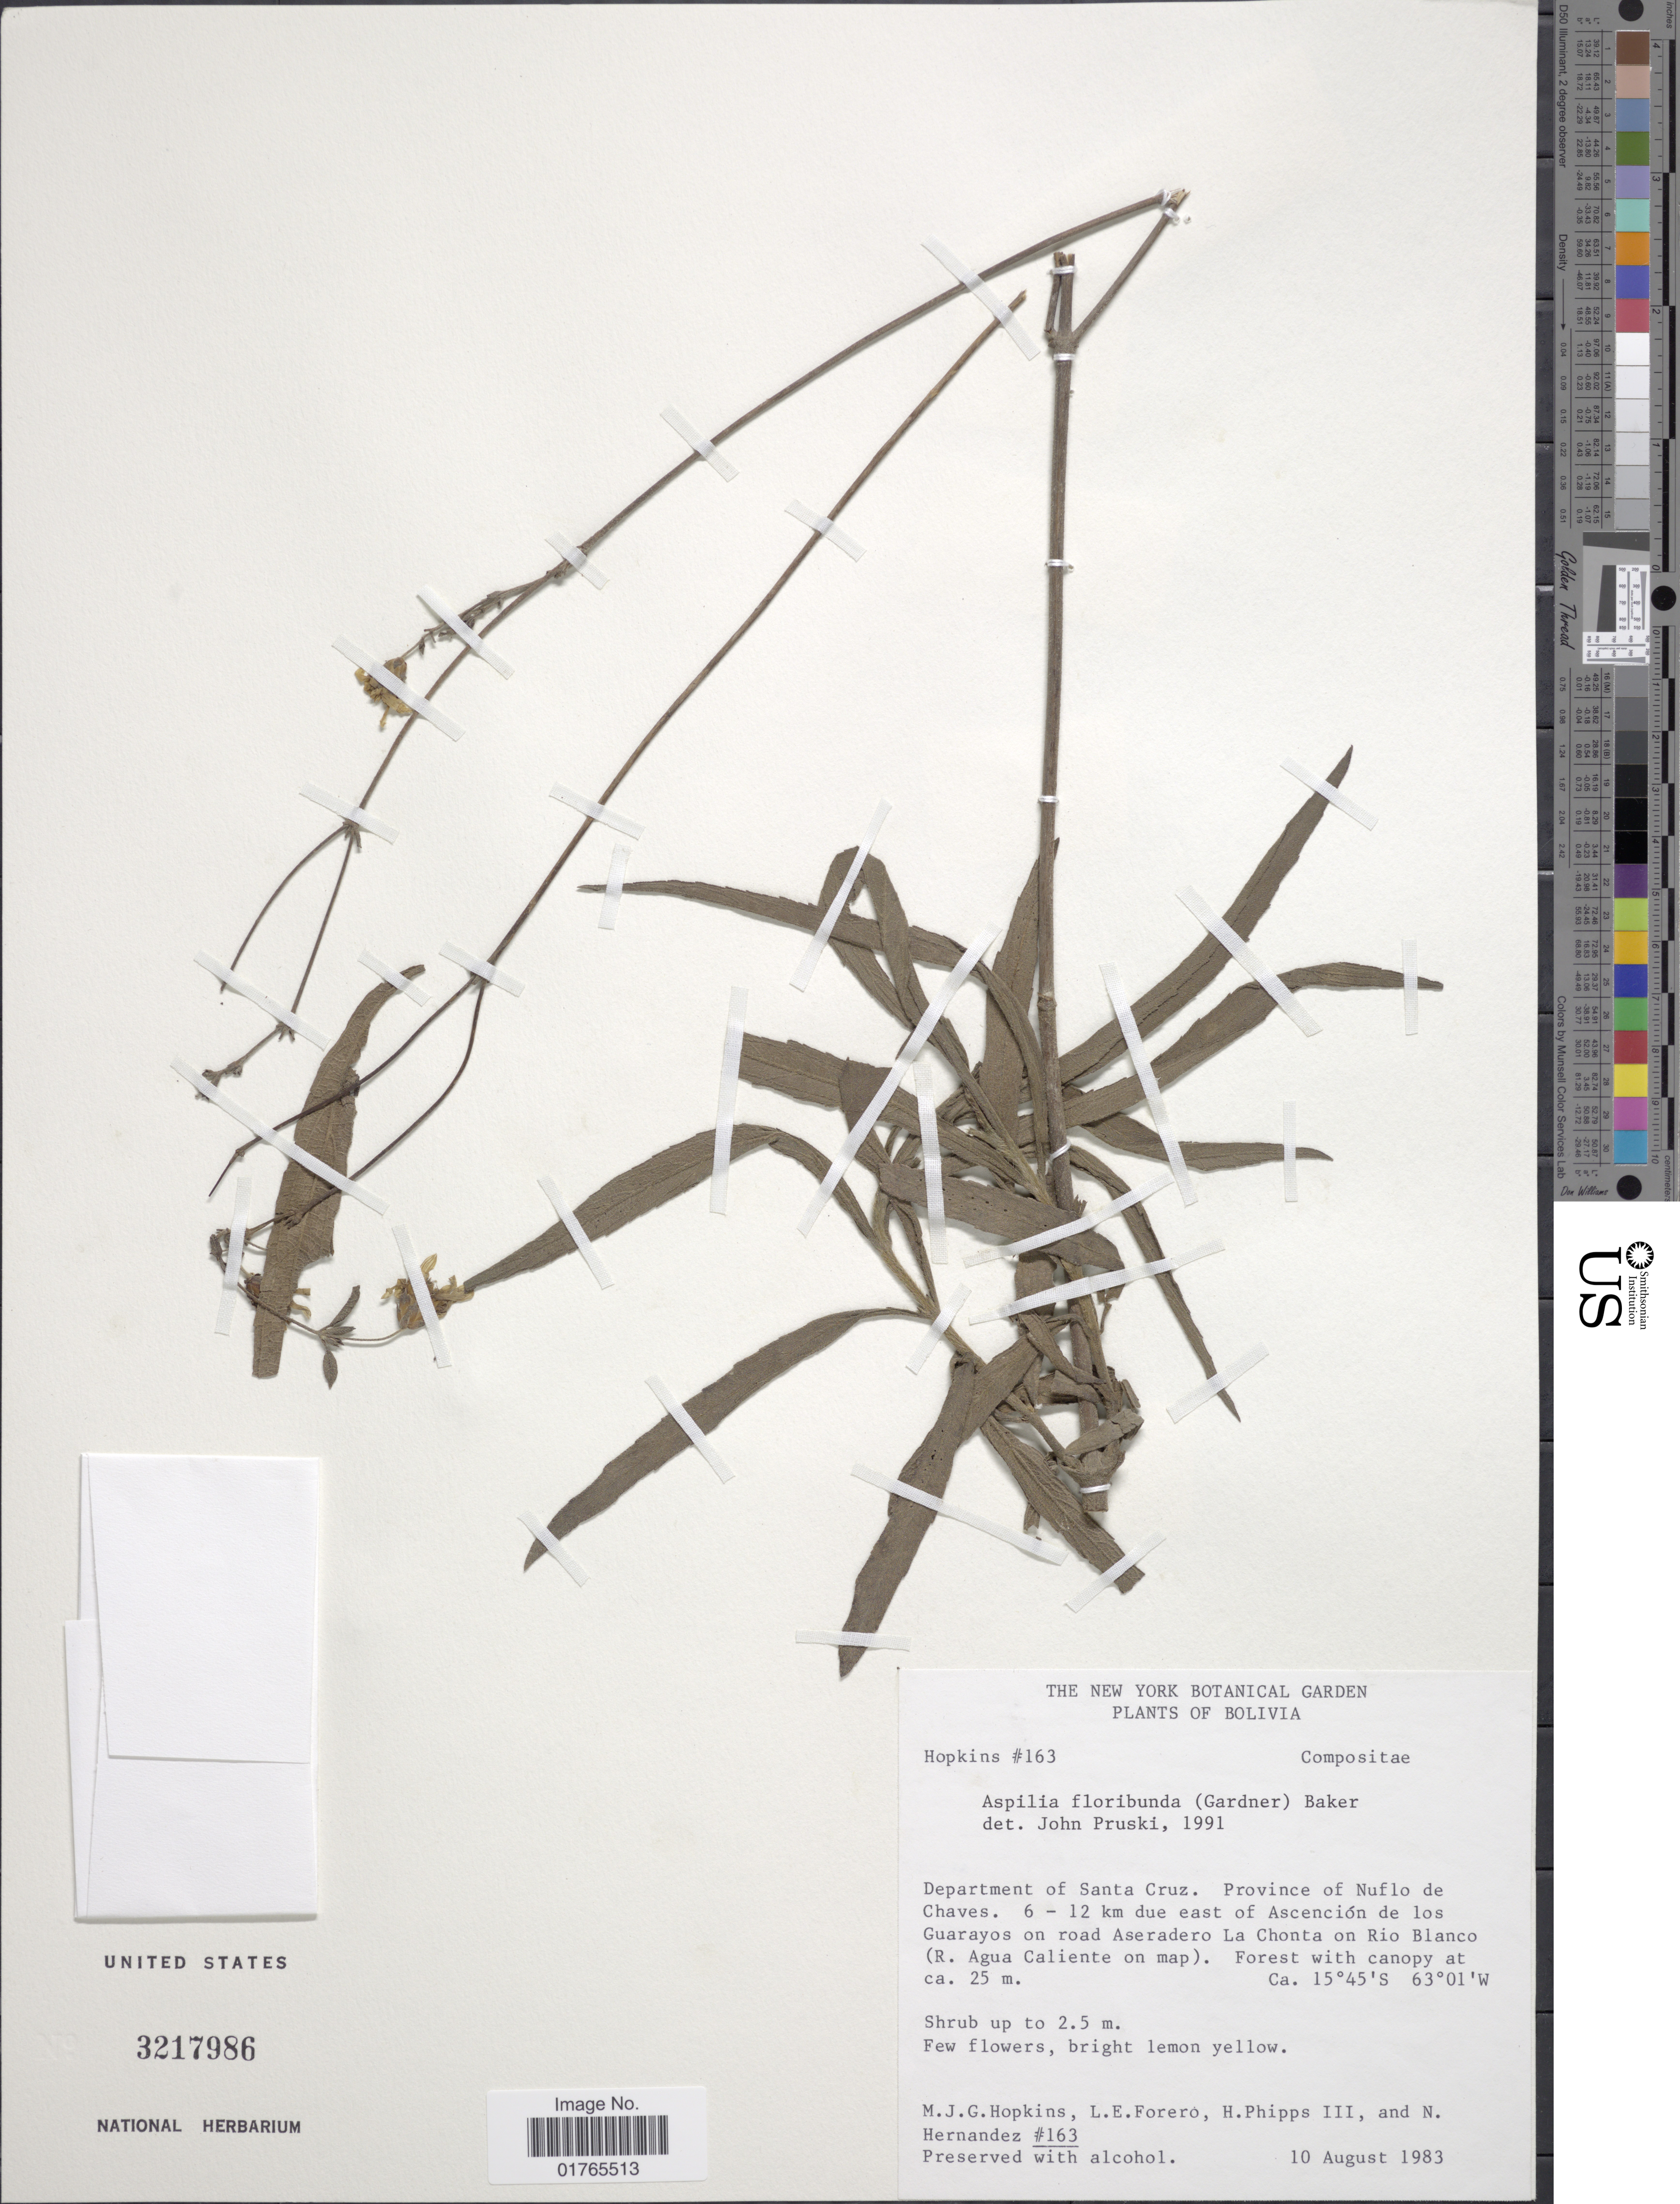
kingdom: Plantae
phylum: Tracheophyta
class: Magnoliopsida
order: Asterales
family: Asteraceae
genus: Aspilia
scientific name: Aspilia floribunda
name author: (Gardner) Baker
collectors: M. J. G. Hopkins, L. Forero, H. Phipps & N. Hernandez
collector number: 163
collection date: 1983-08-10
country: Bolivia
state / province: Santa Cruz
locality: Province of Nuflo de Chaves, 6-12 km due east of Ascención de los Guarayos on road Aserado La Chonta on Rio Blanco (R. Agua Caliente on map), forest with canopy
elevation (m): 25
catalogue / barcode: US 3217986